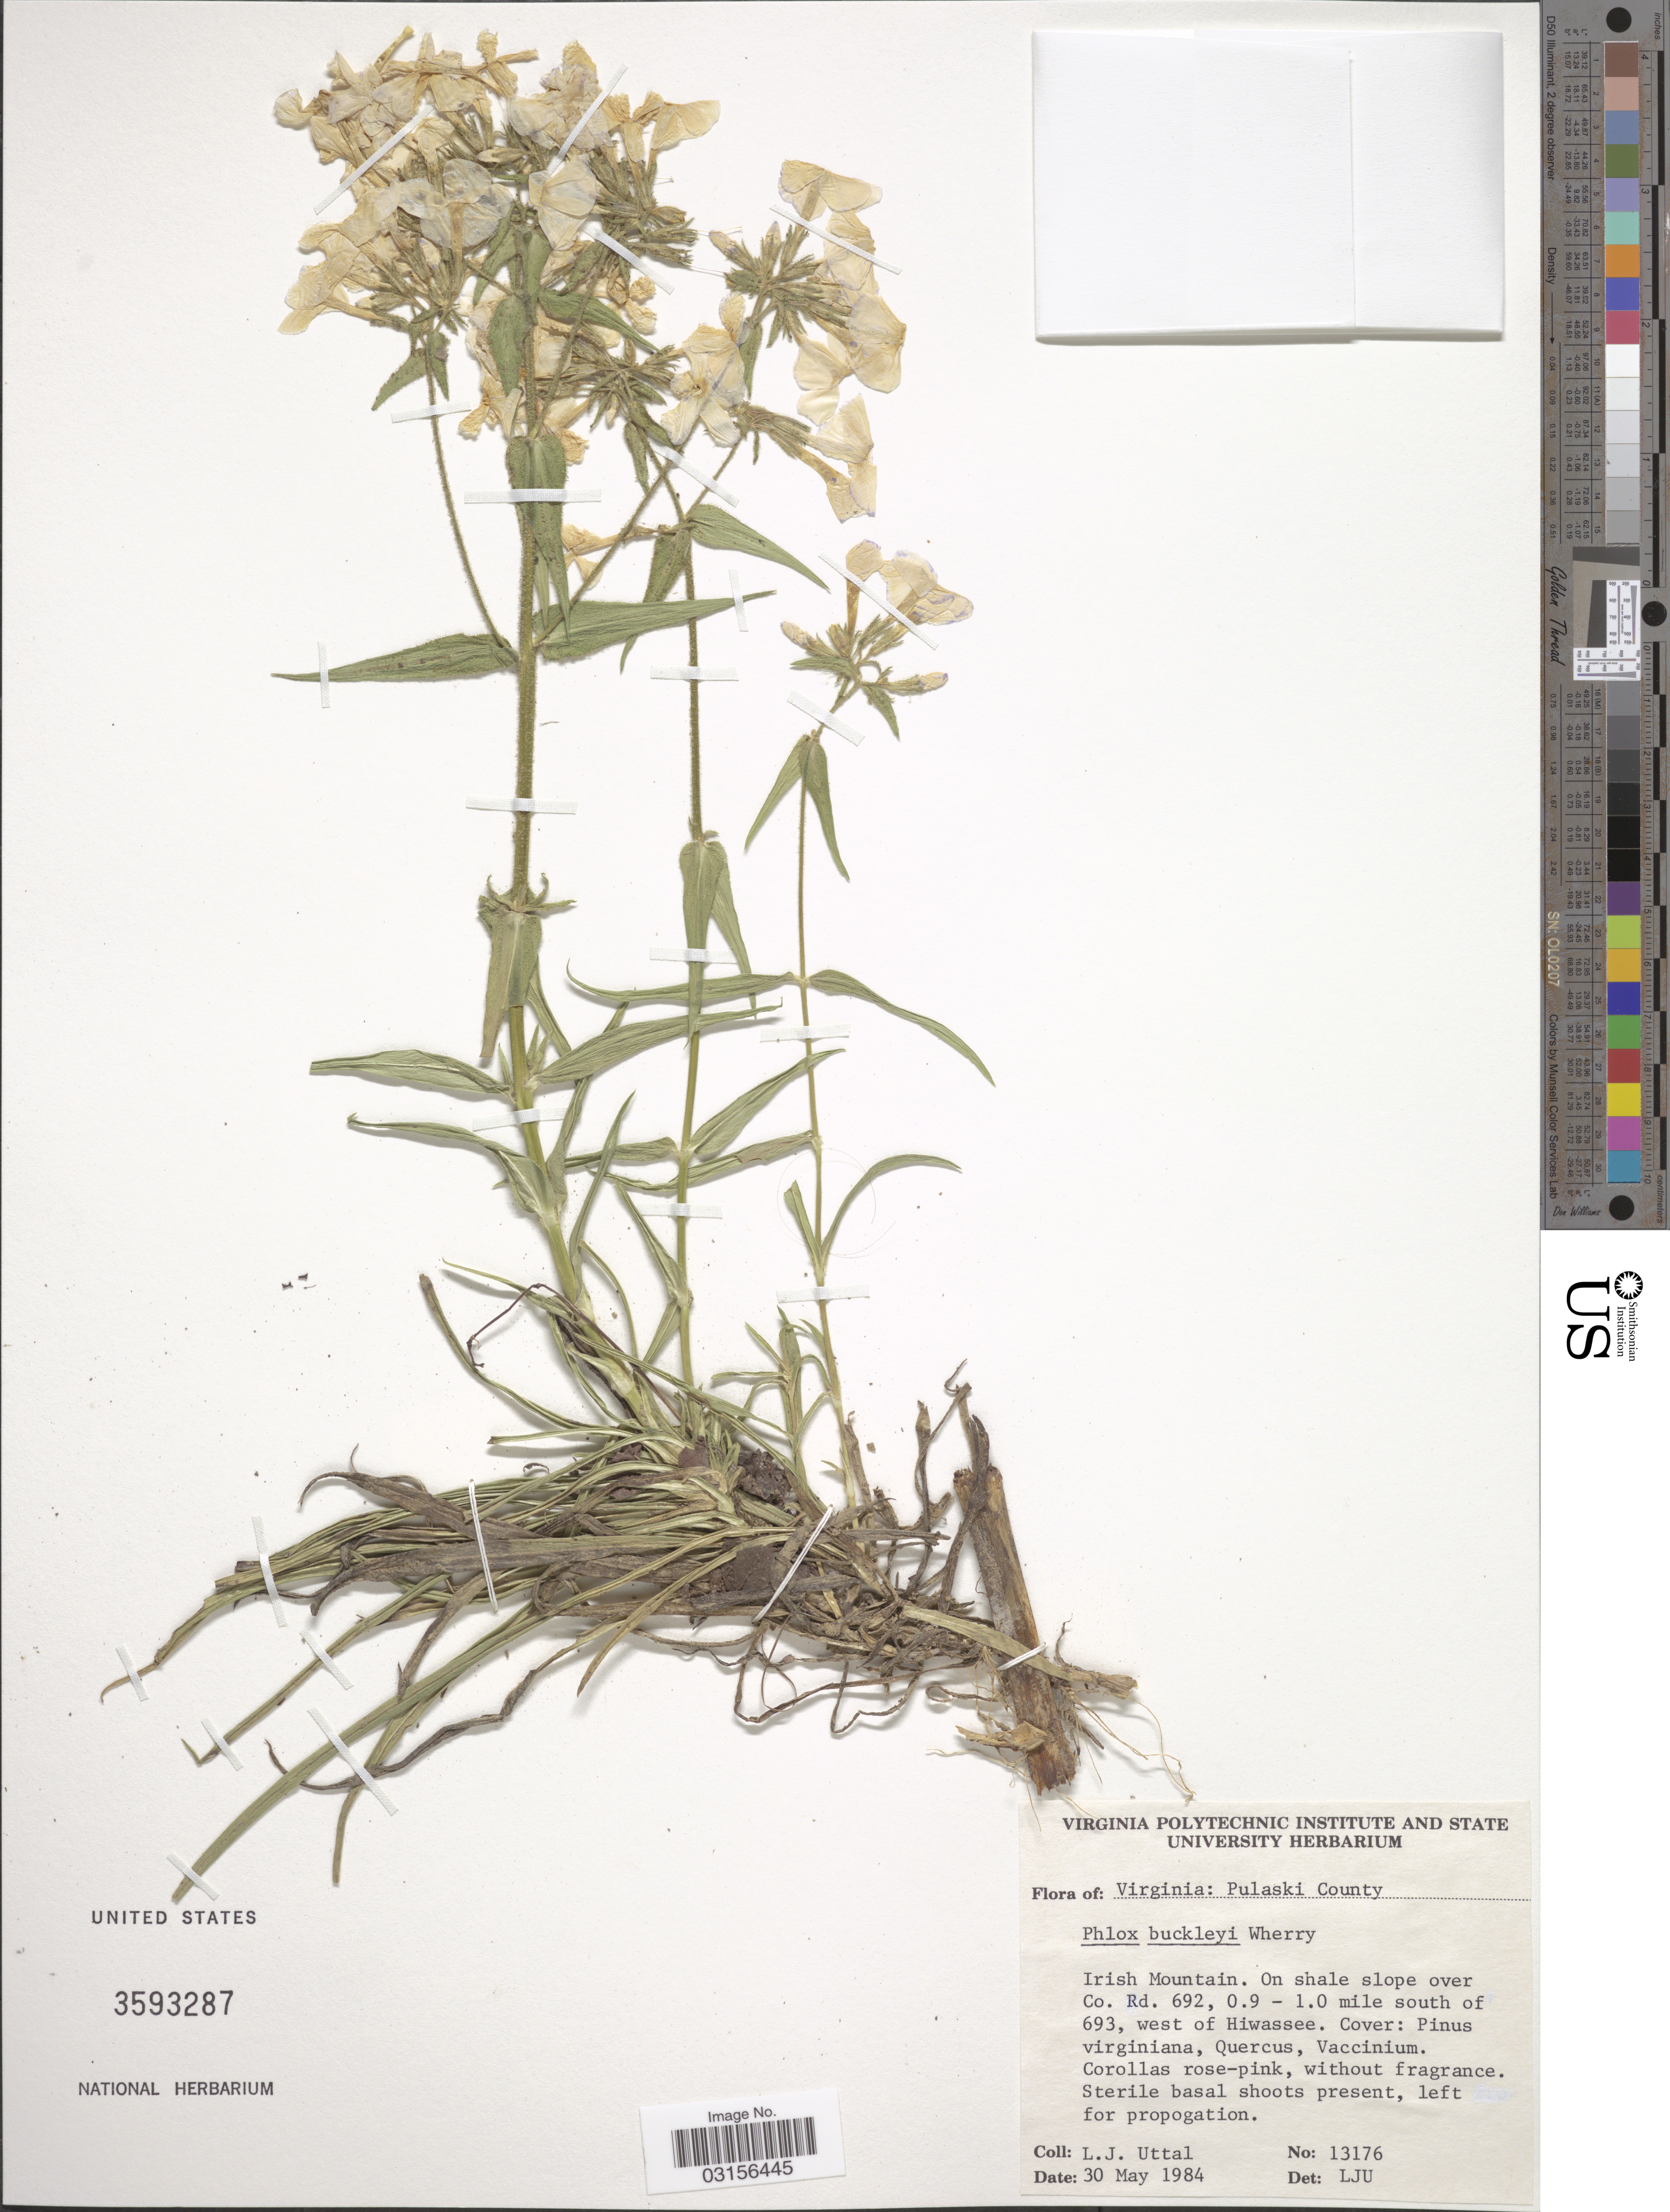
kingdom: Plantae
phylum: Tracheophyta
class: Magnoliopsida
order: Ericales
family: Polemoniaceae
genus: Phlox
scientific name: Phlox buckleyi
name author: Wherry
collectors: L. Uttal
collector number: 13176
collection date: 1984-05-30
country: United States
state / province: Virginia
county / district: Pulaski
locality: Pulaski County. Irish Mountain. On shale slope over Co. Rd. 692, 0.9-1.0 mile south of 693, west of Hiwassee.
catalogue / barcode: US 3593287